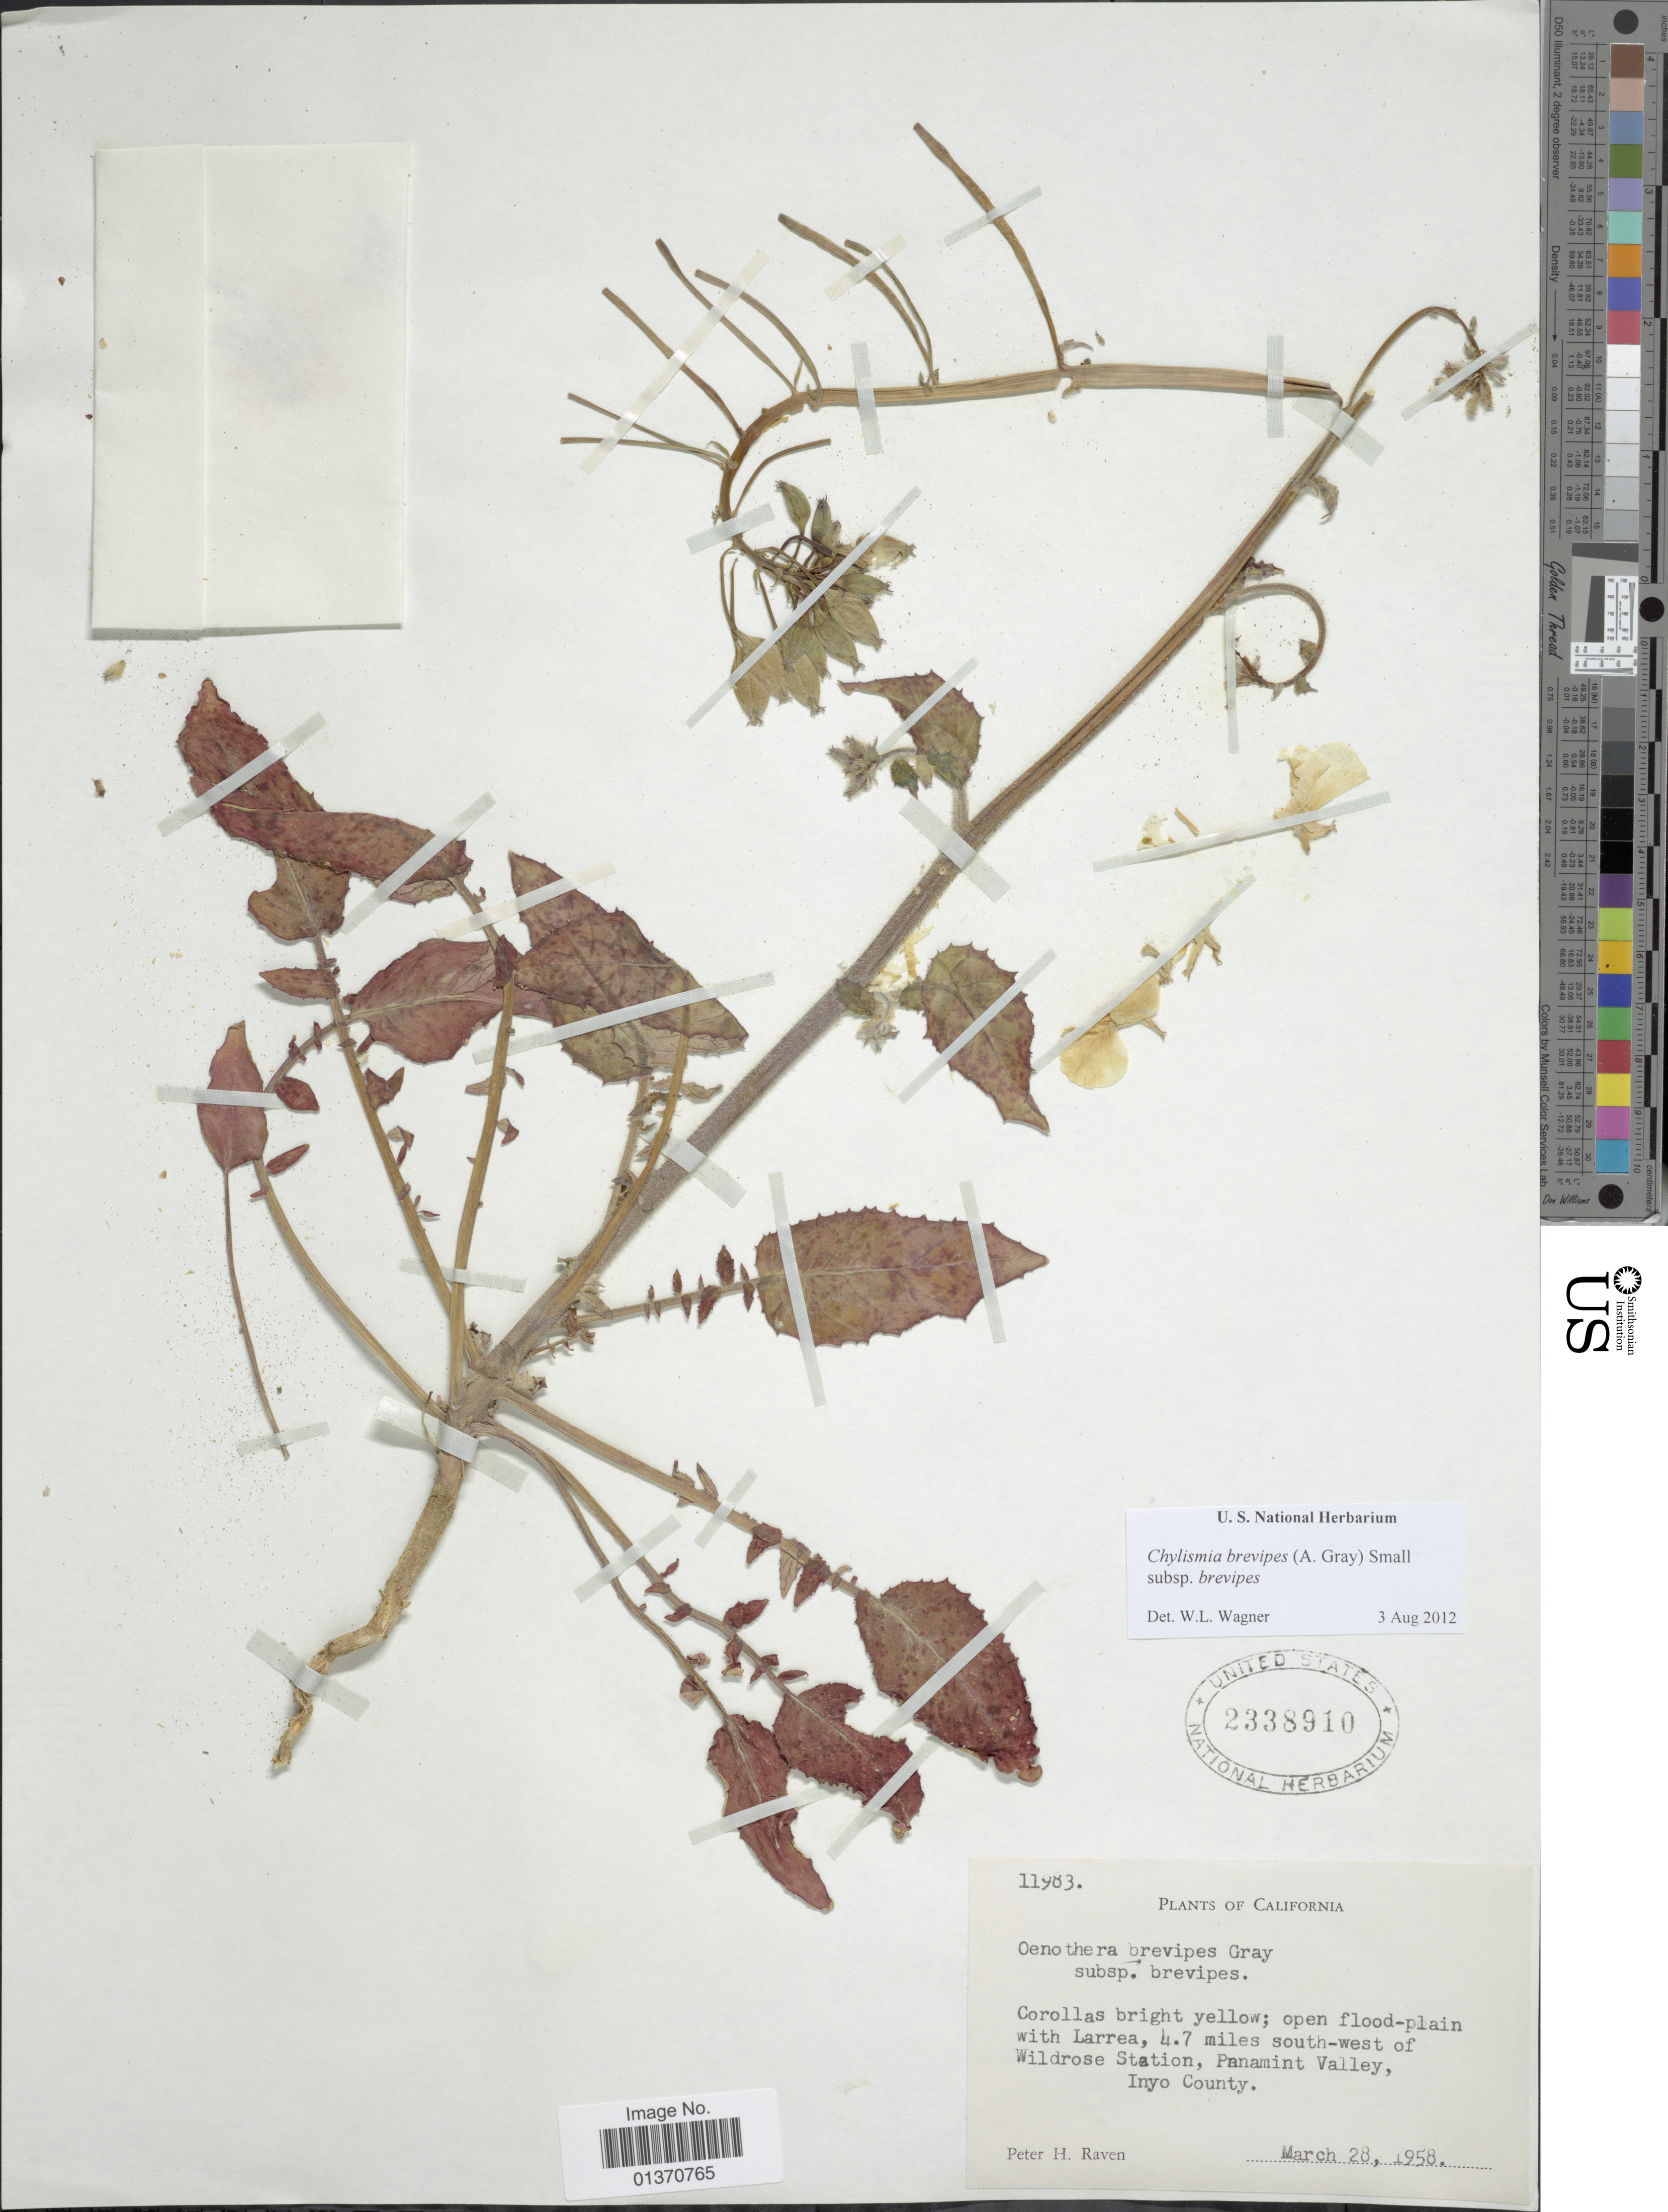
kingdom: Plantae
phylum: Tracheophyta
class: Magnoliopsida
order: Myrtales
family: Onagraceae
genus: Chylismia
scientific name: Chylismia brevipes subsp. brevipes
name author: (A. Gray) Small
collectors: P. H. Raven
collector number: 11983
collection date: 1958-03-28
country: United States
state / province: California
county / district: Inyo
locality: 4.7 miles south-west of Wildrose Station, Panamint Valley, Inyo County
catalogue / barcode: US 2338910